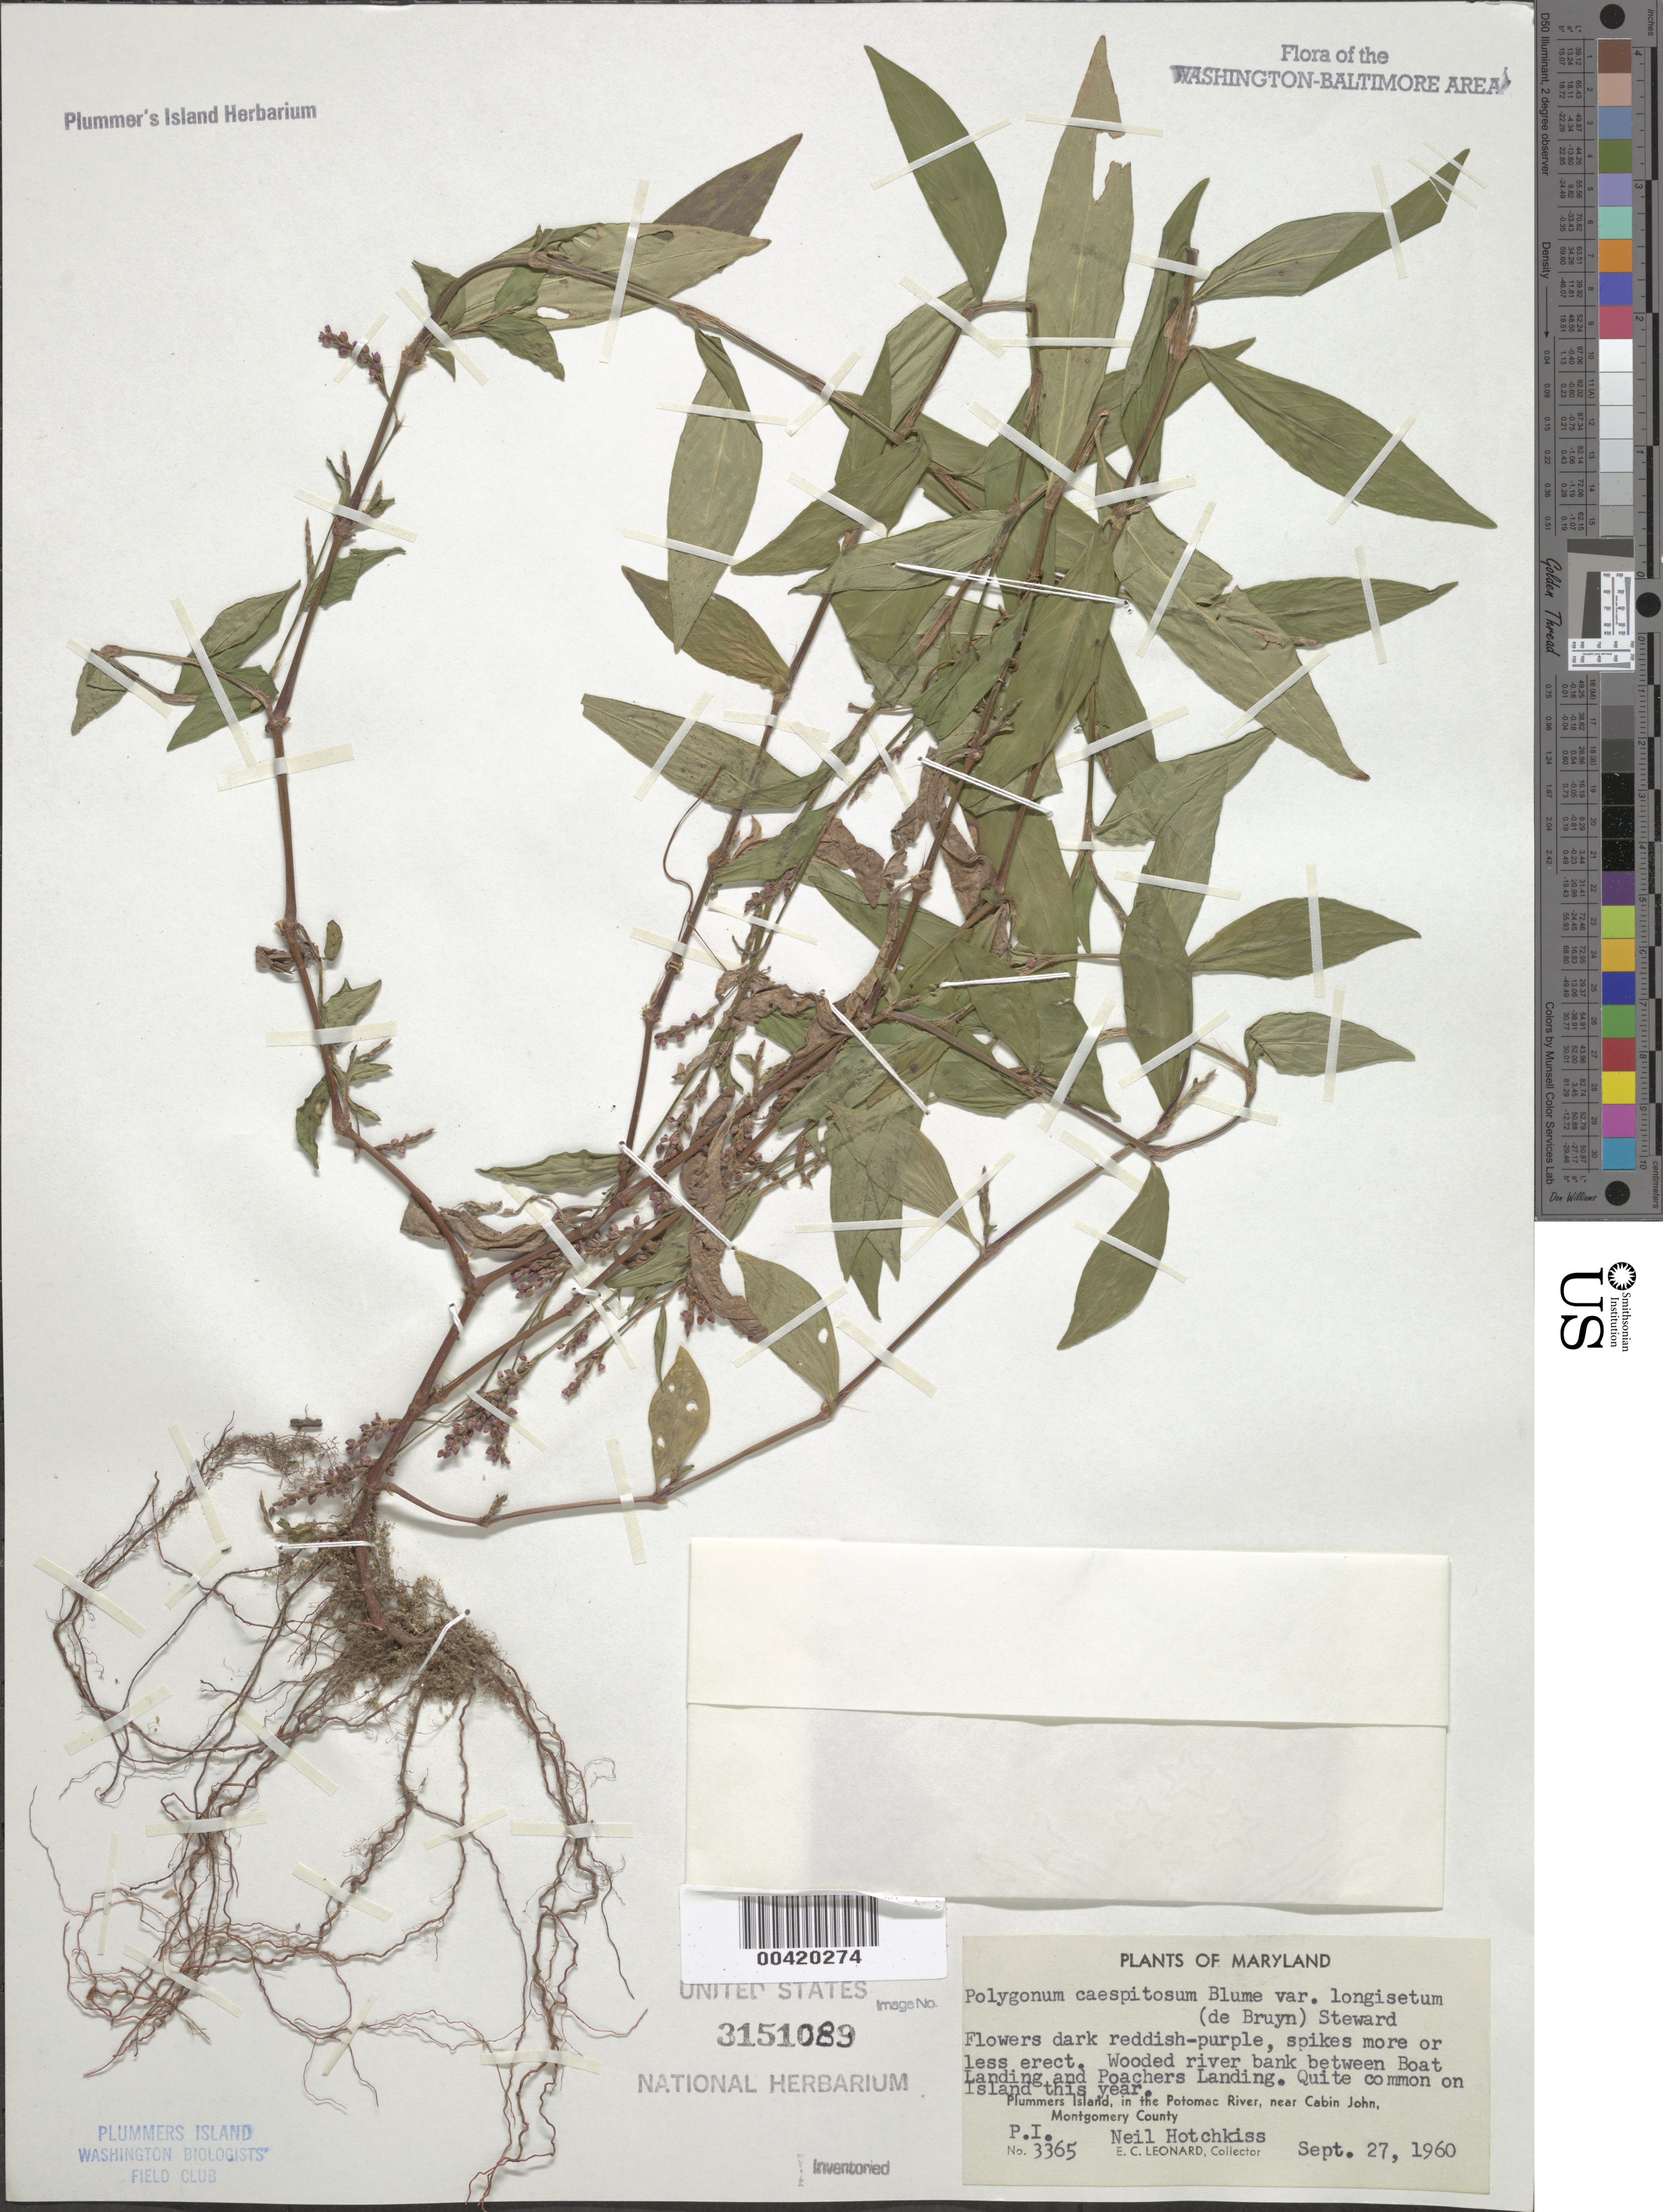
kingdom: Plantae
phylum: Tracheophyta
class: Magnoliopsida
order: Caryophyllales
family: Polygonaceae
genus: Persicaria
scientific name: Persicaria arifolia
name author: (L.) Haraldson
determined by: Atha, D. E.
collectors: E. C. Leonard & N. Hotchkiss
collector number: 3365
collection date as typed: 27 Sep 1960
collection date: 1960-09-27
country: United States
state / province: Maryland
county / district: Montgomery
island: Plummers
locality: Plummer's Island; between Boat Landing and Poachers Landing C. & O. Canal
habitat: Wooded river bank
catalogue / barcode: US 3151089